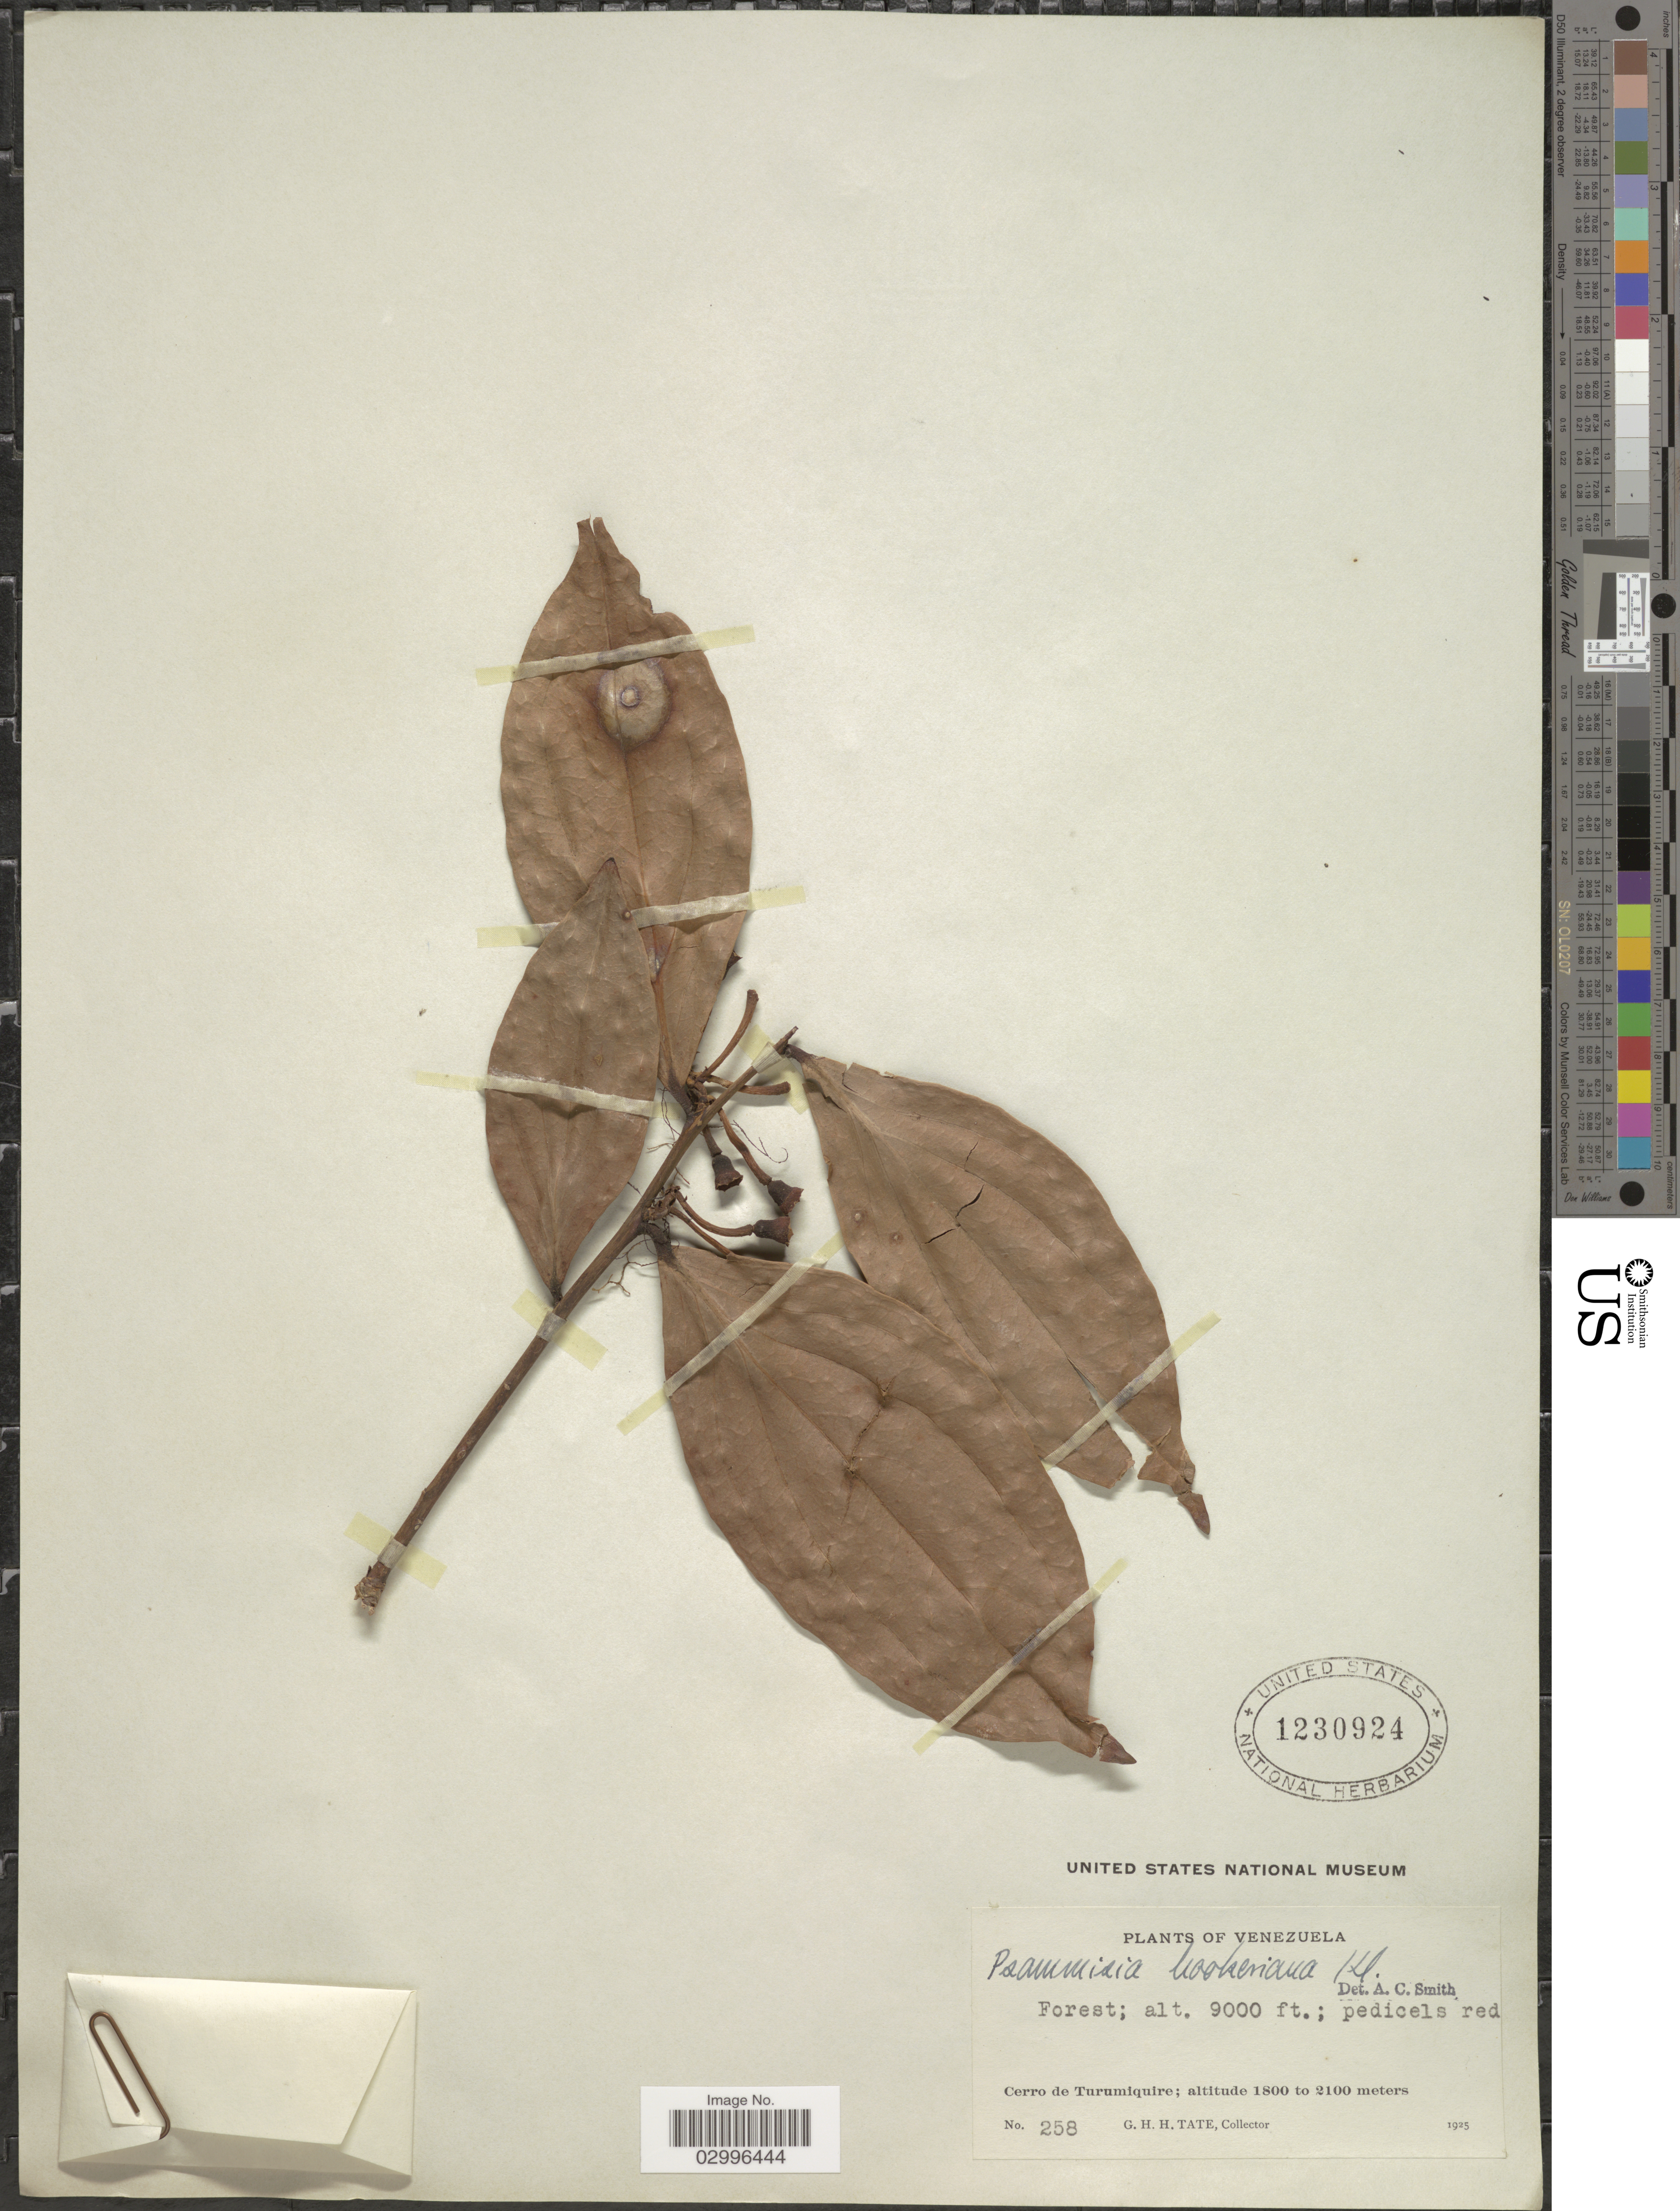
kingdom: Plantae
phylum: Tracheophyta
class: Magnoliopsida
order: Ericales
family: Ericaceae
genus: Psammisia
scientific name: Psammisia hookeriana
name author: Klotzsch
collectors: G. H. H.Tate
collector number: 258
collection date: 1925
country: Venezuela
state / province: Monagas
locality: Cerro de Turumiquire.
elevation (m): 1800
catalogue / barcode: US 1230924